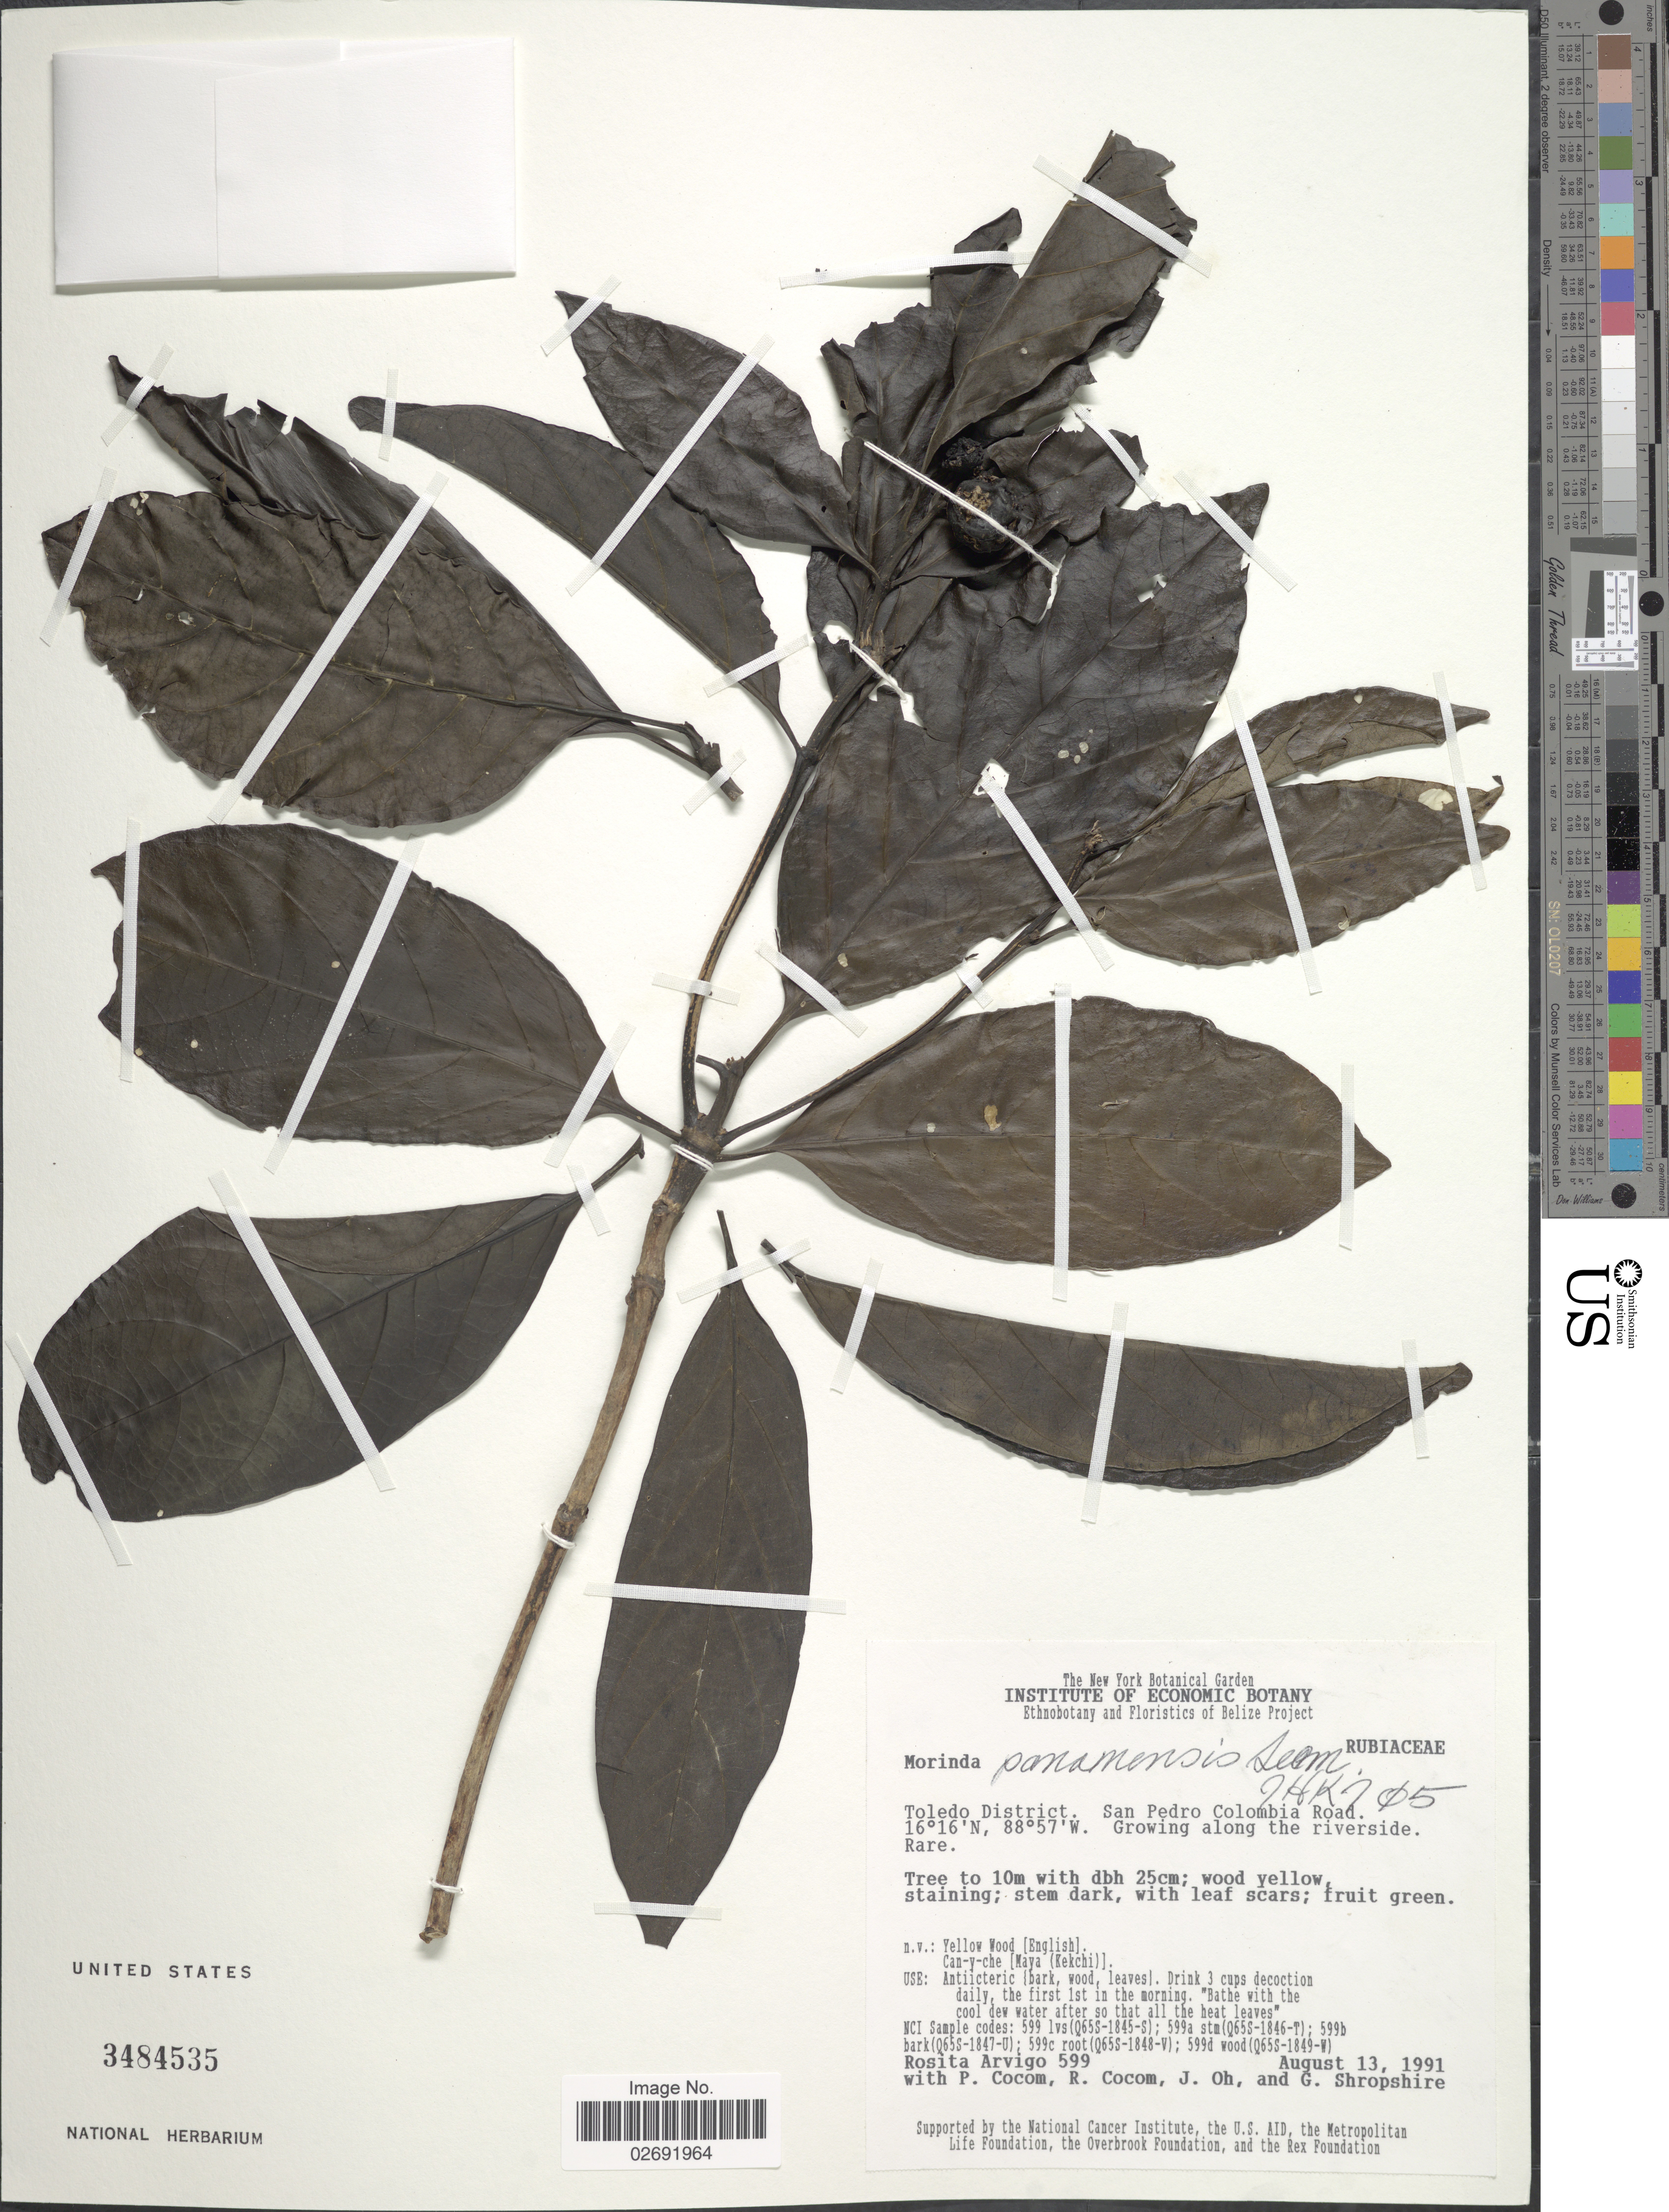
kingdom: Plantae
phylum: Tracheophyta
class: Magnoliopsida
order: Gentianales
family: Rubiaceae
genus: Morinda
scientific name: Morinda panamensis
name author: Seem.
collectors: R. Arvigo, P. Cocom, R. Cocom, J. Oh & G. Shropshire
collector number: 599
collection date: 1991-08-13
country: Belize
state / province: Toledo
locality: Toledo District. San Pedro Colombia Road. Growing along the riverside. Rare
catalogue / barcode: US 3484535